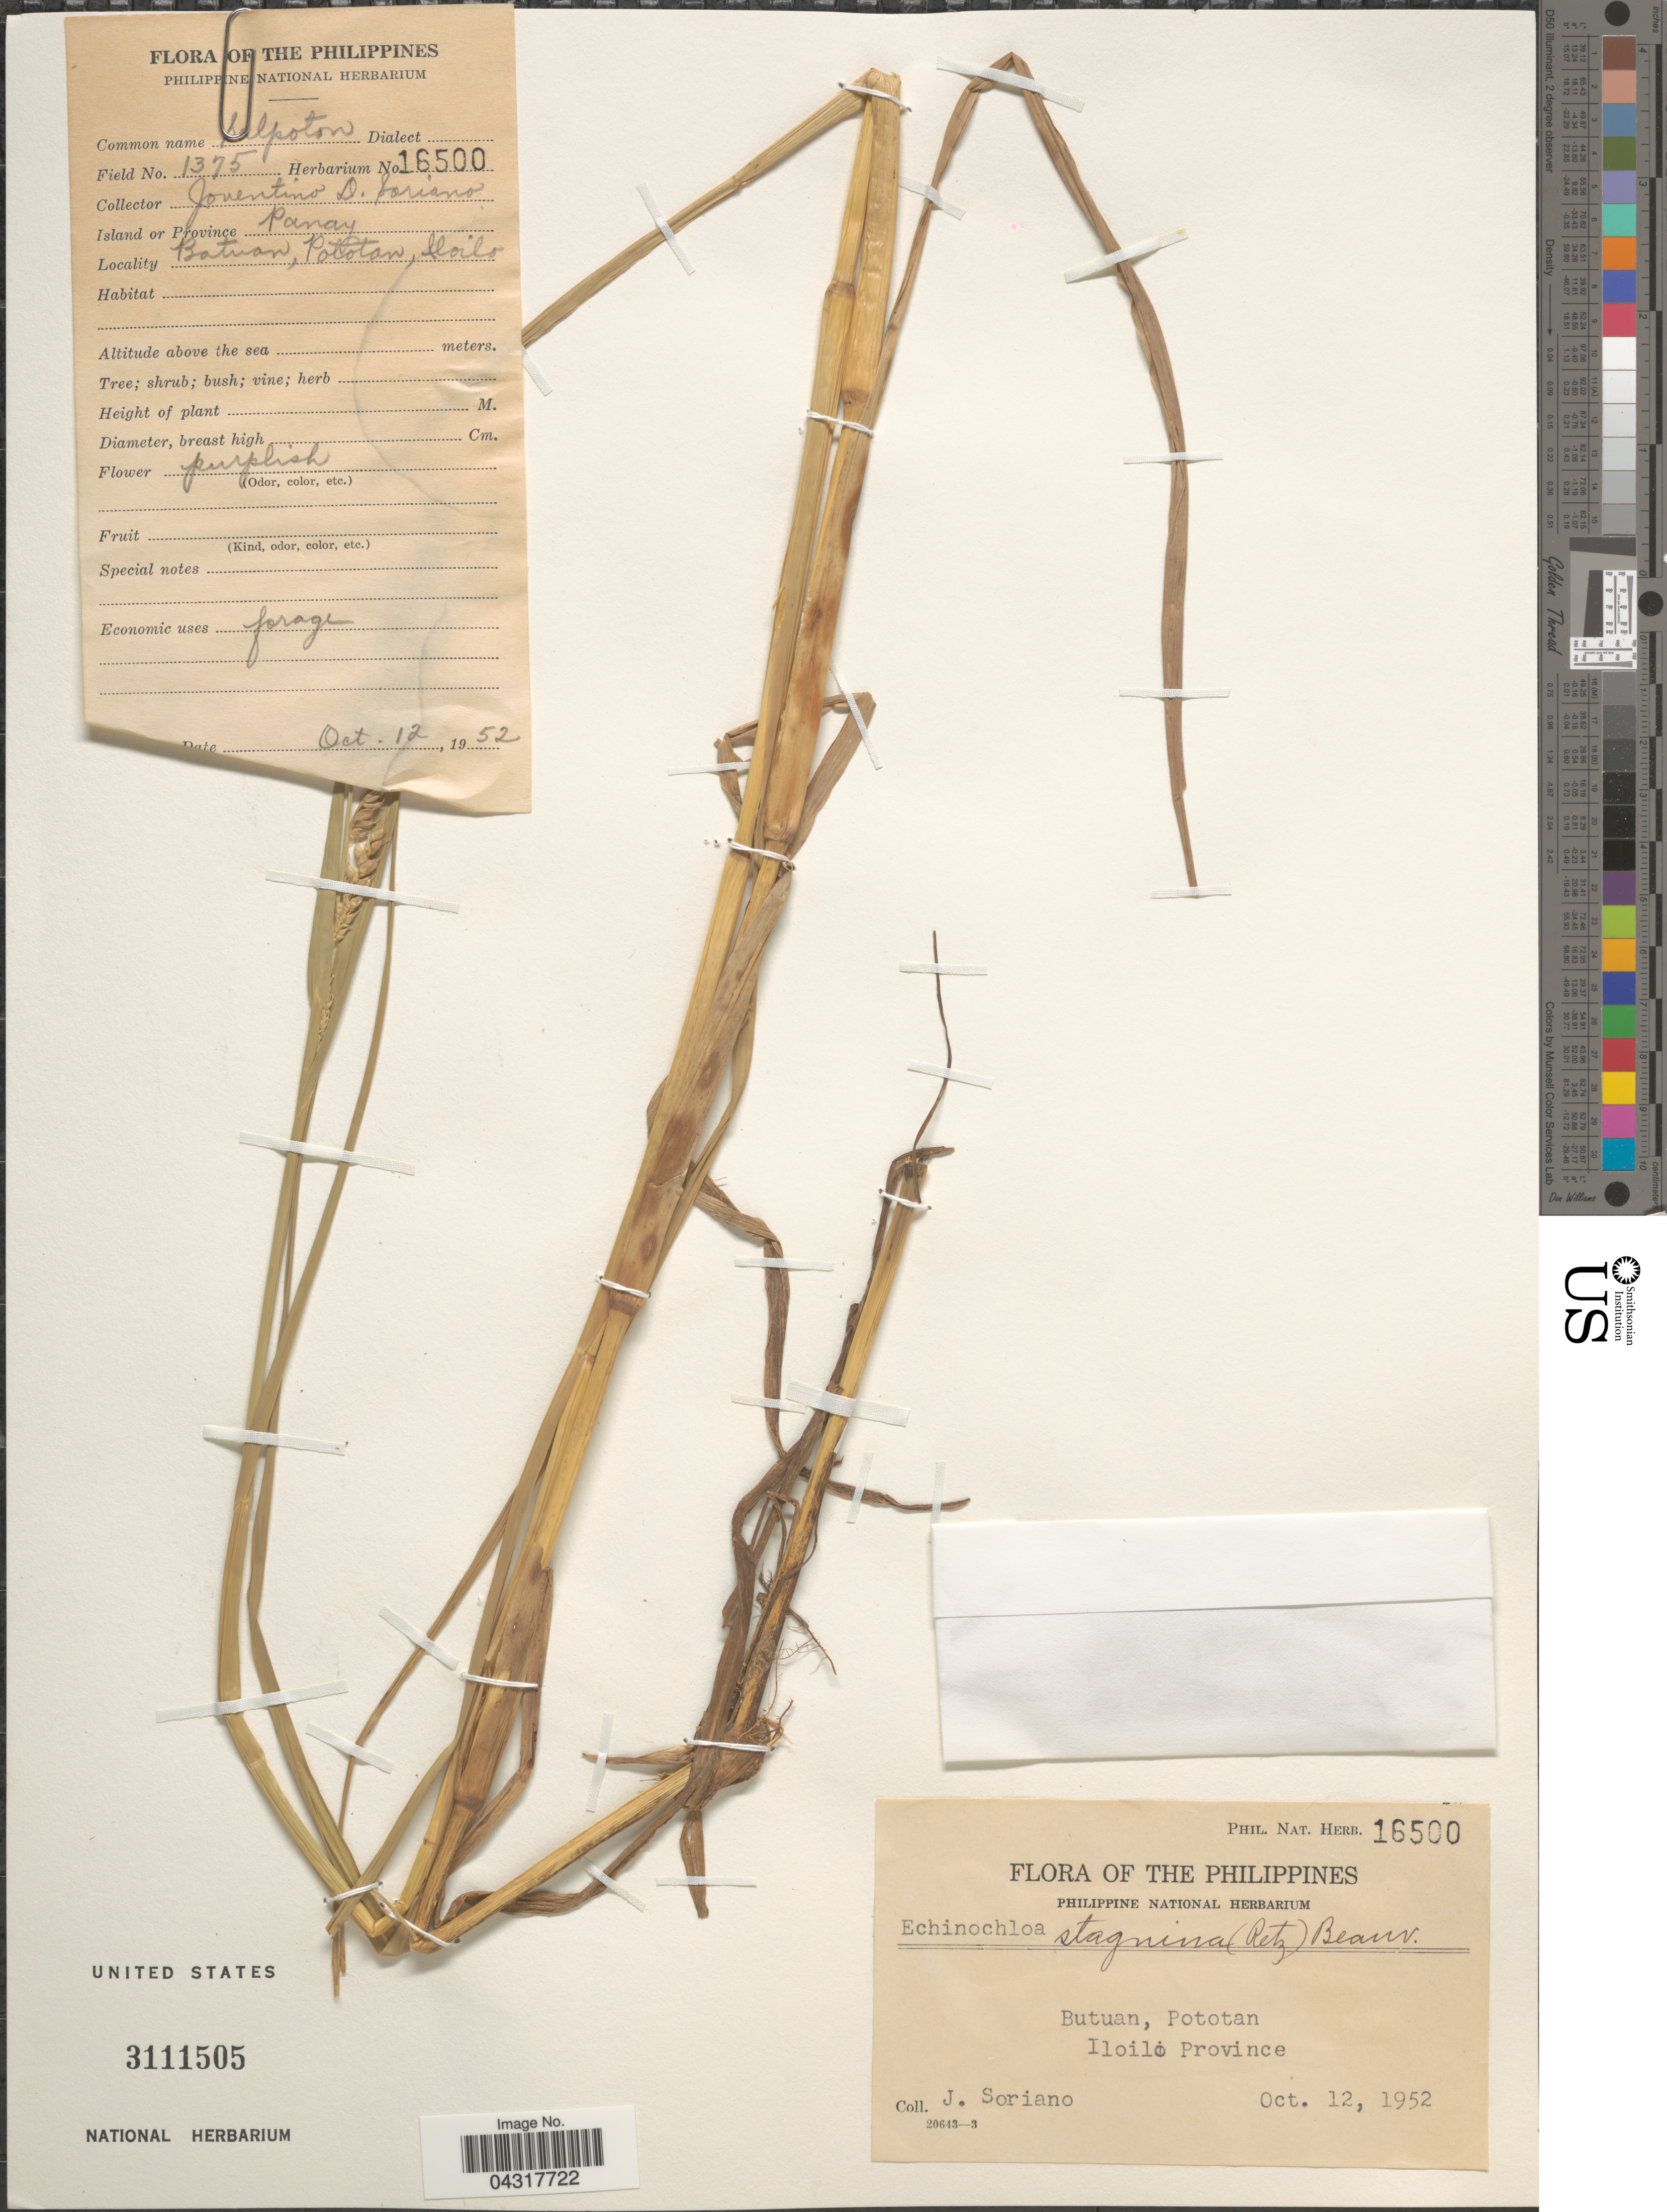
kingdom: Plantae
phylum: Tracheophyta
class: Liliopsida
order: Poales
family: Poaceae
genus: Echinochloa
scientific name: Echinochloa stagnina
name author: (Retz.) P. Beauv.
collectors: J. Soriano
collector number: Phil. Nat. Herb. 16500/1375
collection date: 1952-10-12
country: Philippines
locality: Butuan, Pototan. Iloilo Province. Island or Province Panay.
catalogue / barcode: US 3111505